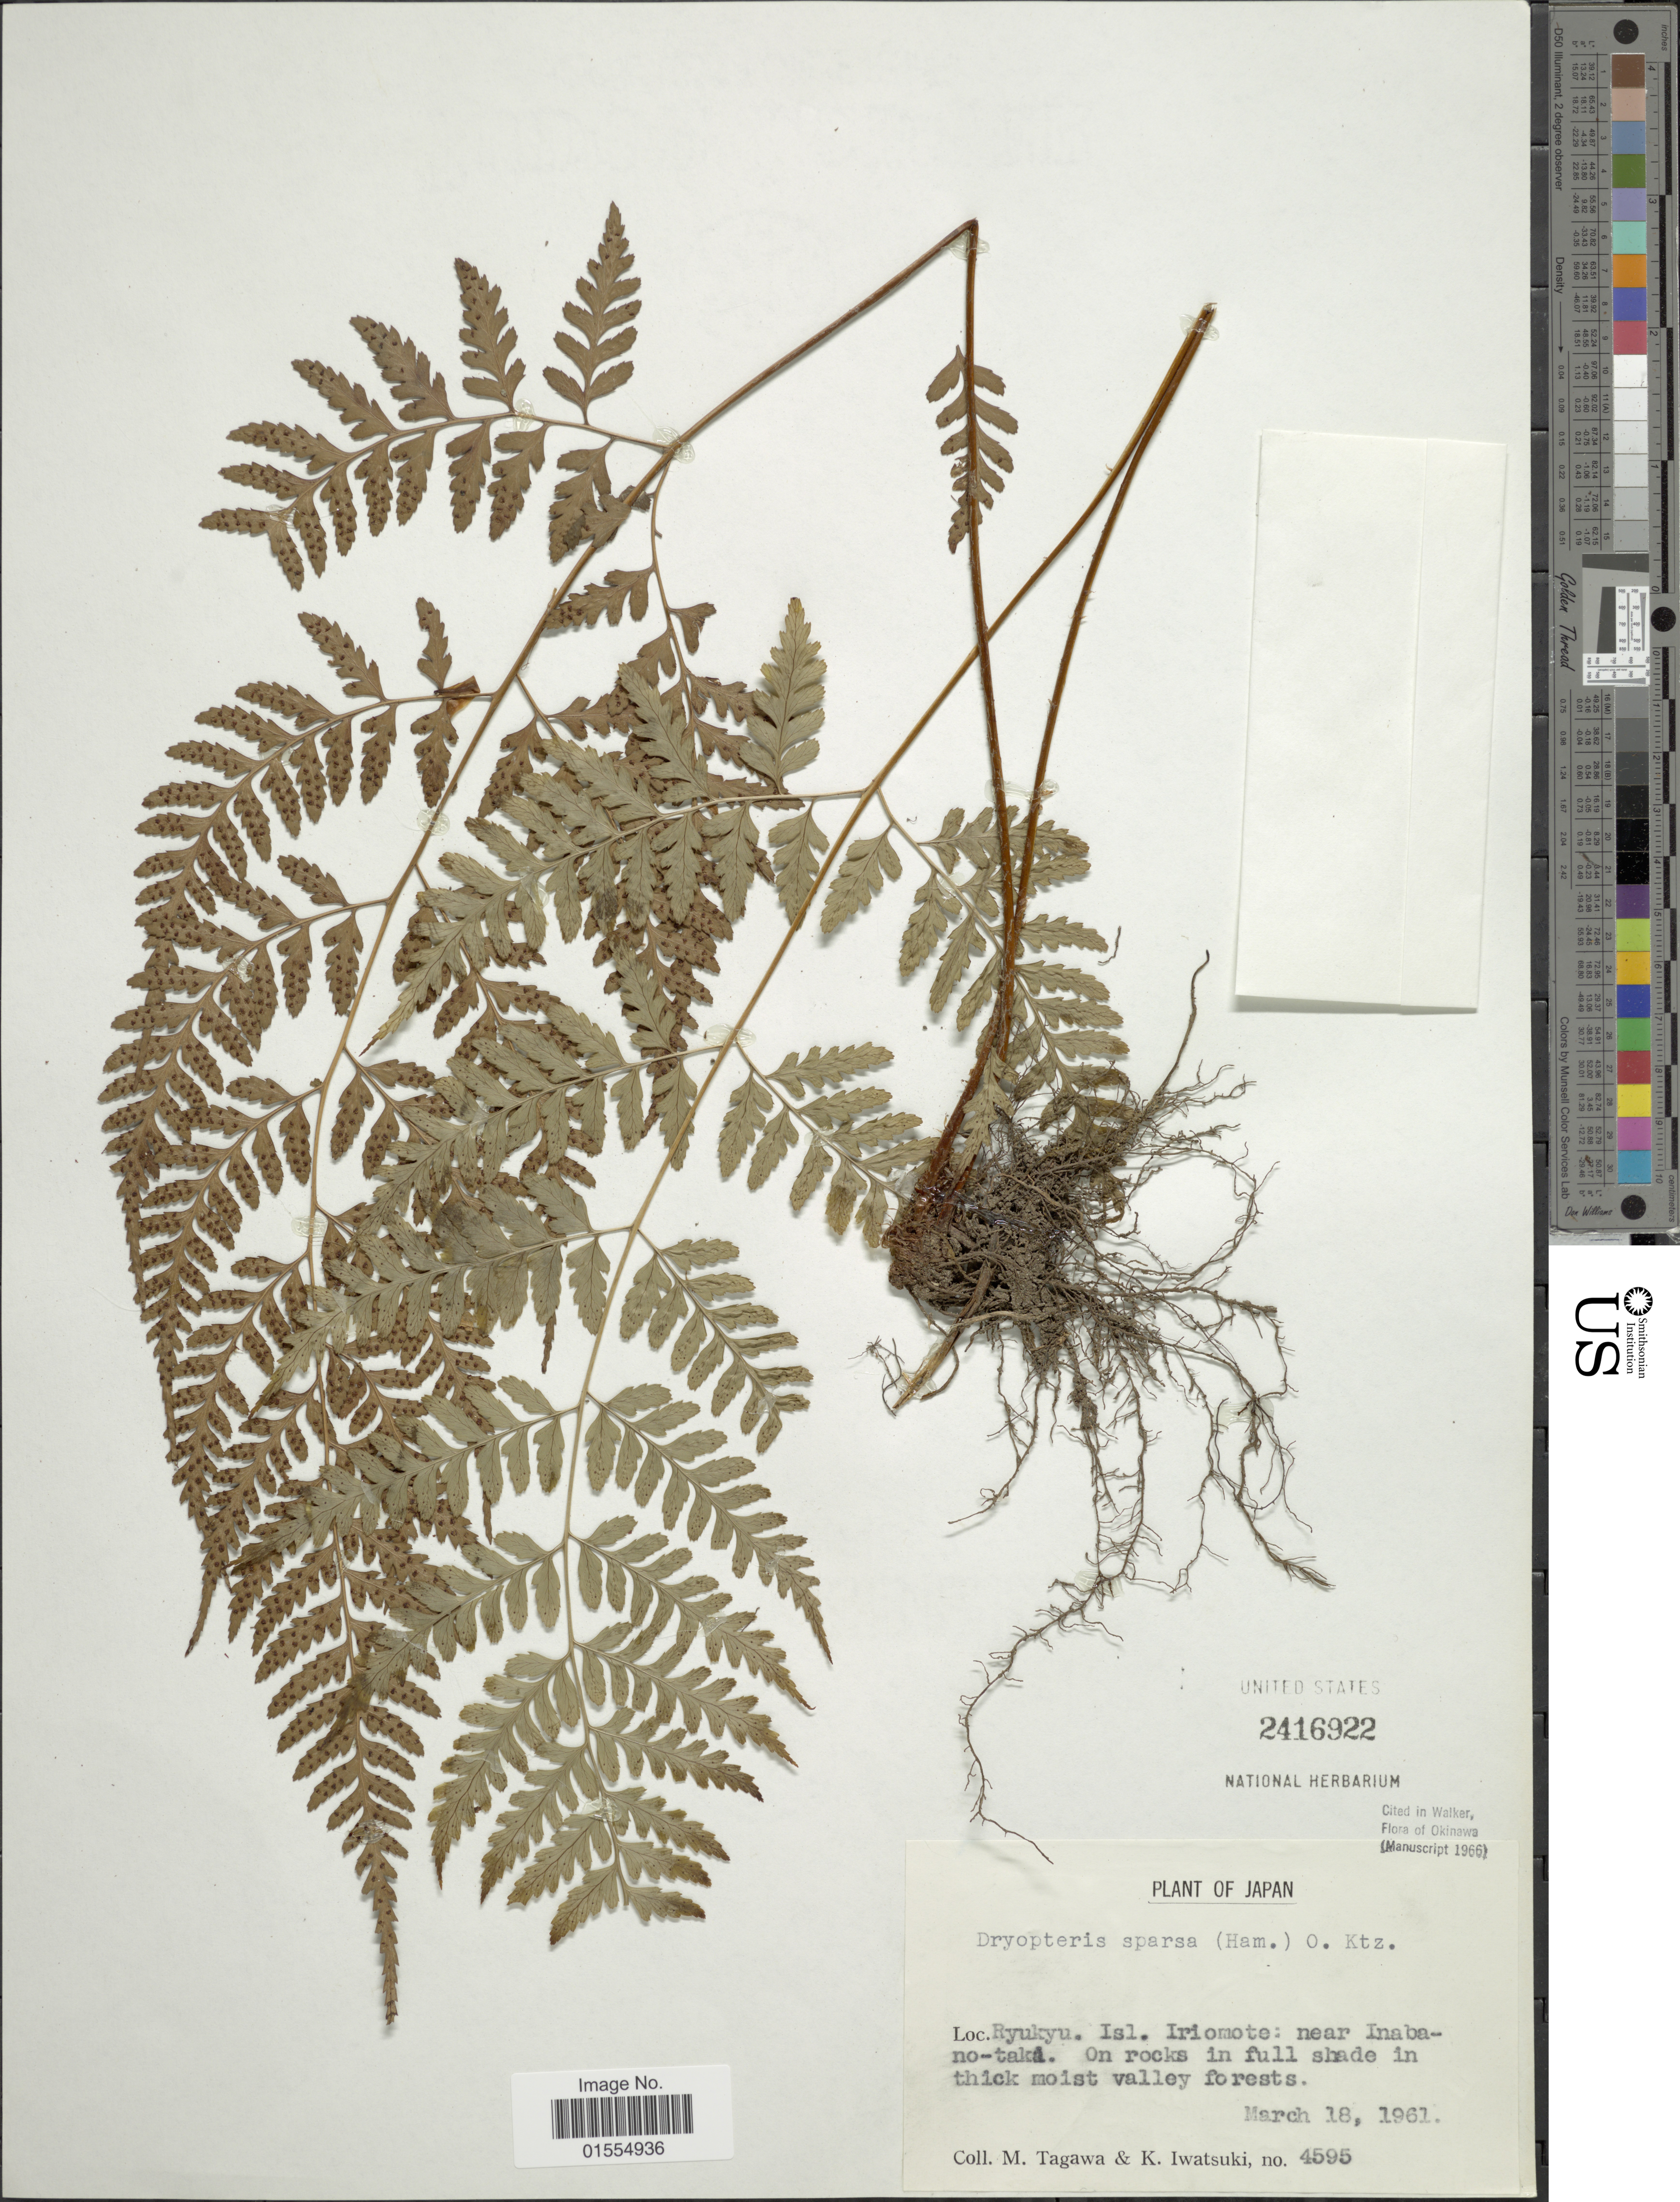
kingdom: Plantae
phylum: Tracheophyta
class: Polypodiopsida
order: Polypodiales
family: Dryopteridaceae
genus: Dryopteris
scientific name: Dryopteris sparsa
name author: (D. Don) Kuntze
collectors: M. Tagawa & K. Iwatsuki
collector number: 4595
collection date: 1961-03-18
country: Japan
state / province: Okinawa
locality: Japan, Ryukyu, Isl. Iriomote: near Inabano-taka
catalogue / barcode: US 2416922